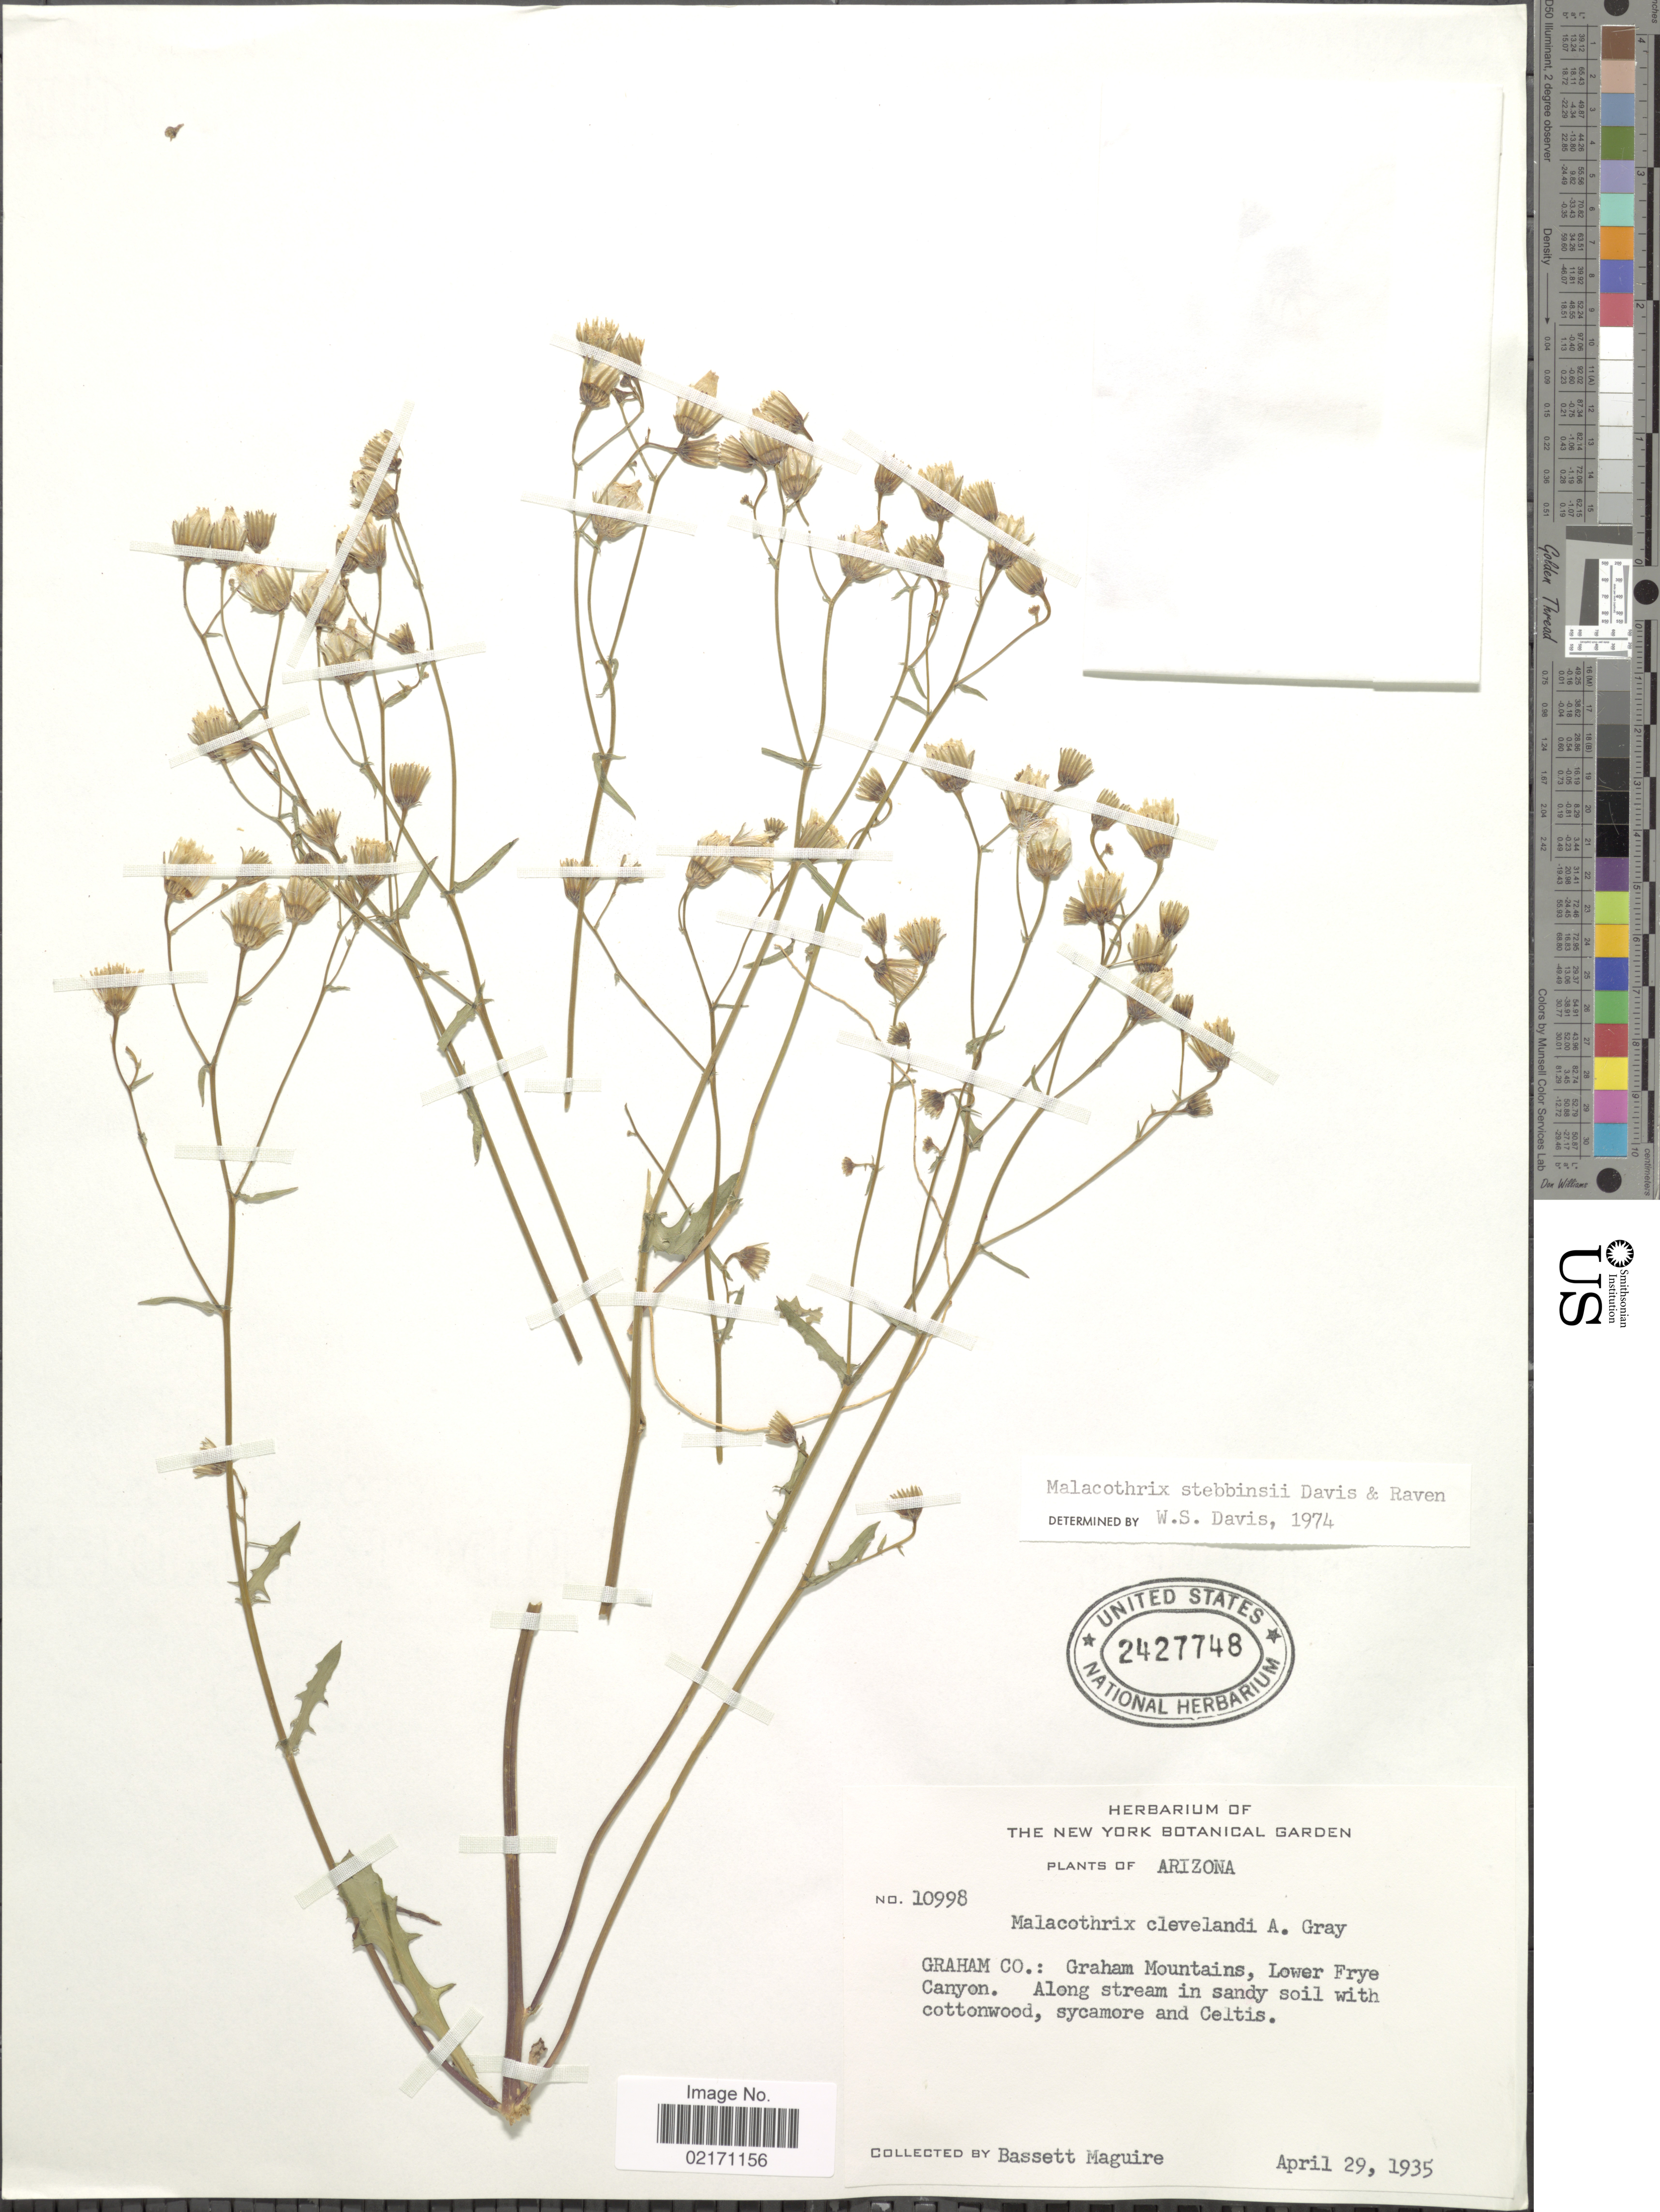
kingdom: Plantae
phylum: Tracheophyta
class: Magnoliopsida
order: Asterales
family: Asteraceae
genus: Malacothrix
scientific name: Malacothrix stebbinsii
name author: W.S. Davis & P.H. Raven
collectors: B. Maguire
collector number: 10998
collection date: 1935-04-29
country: United States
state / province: Arizona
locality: Graham Co., Graham Mountains, Lower Frye Canyon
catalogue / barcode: US 2427748